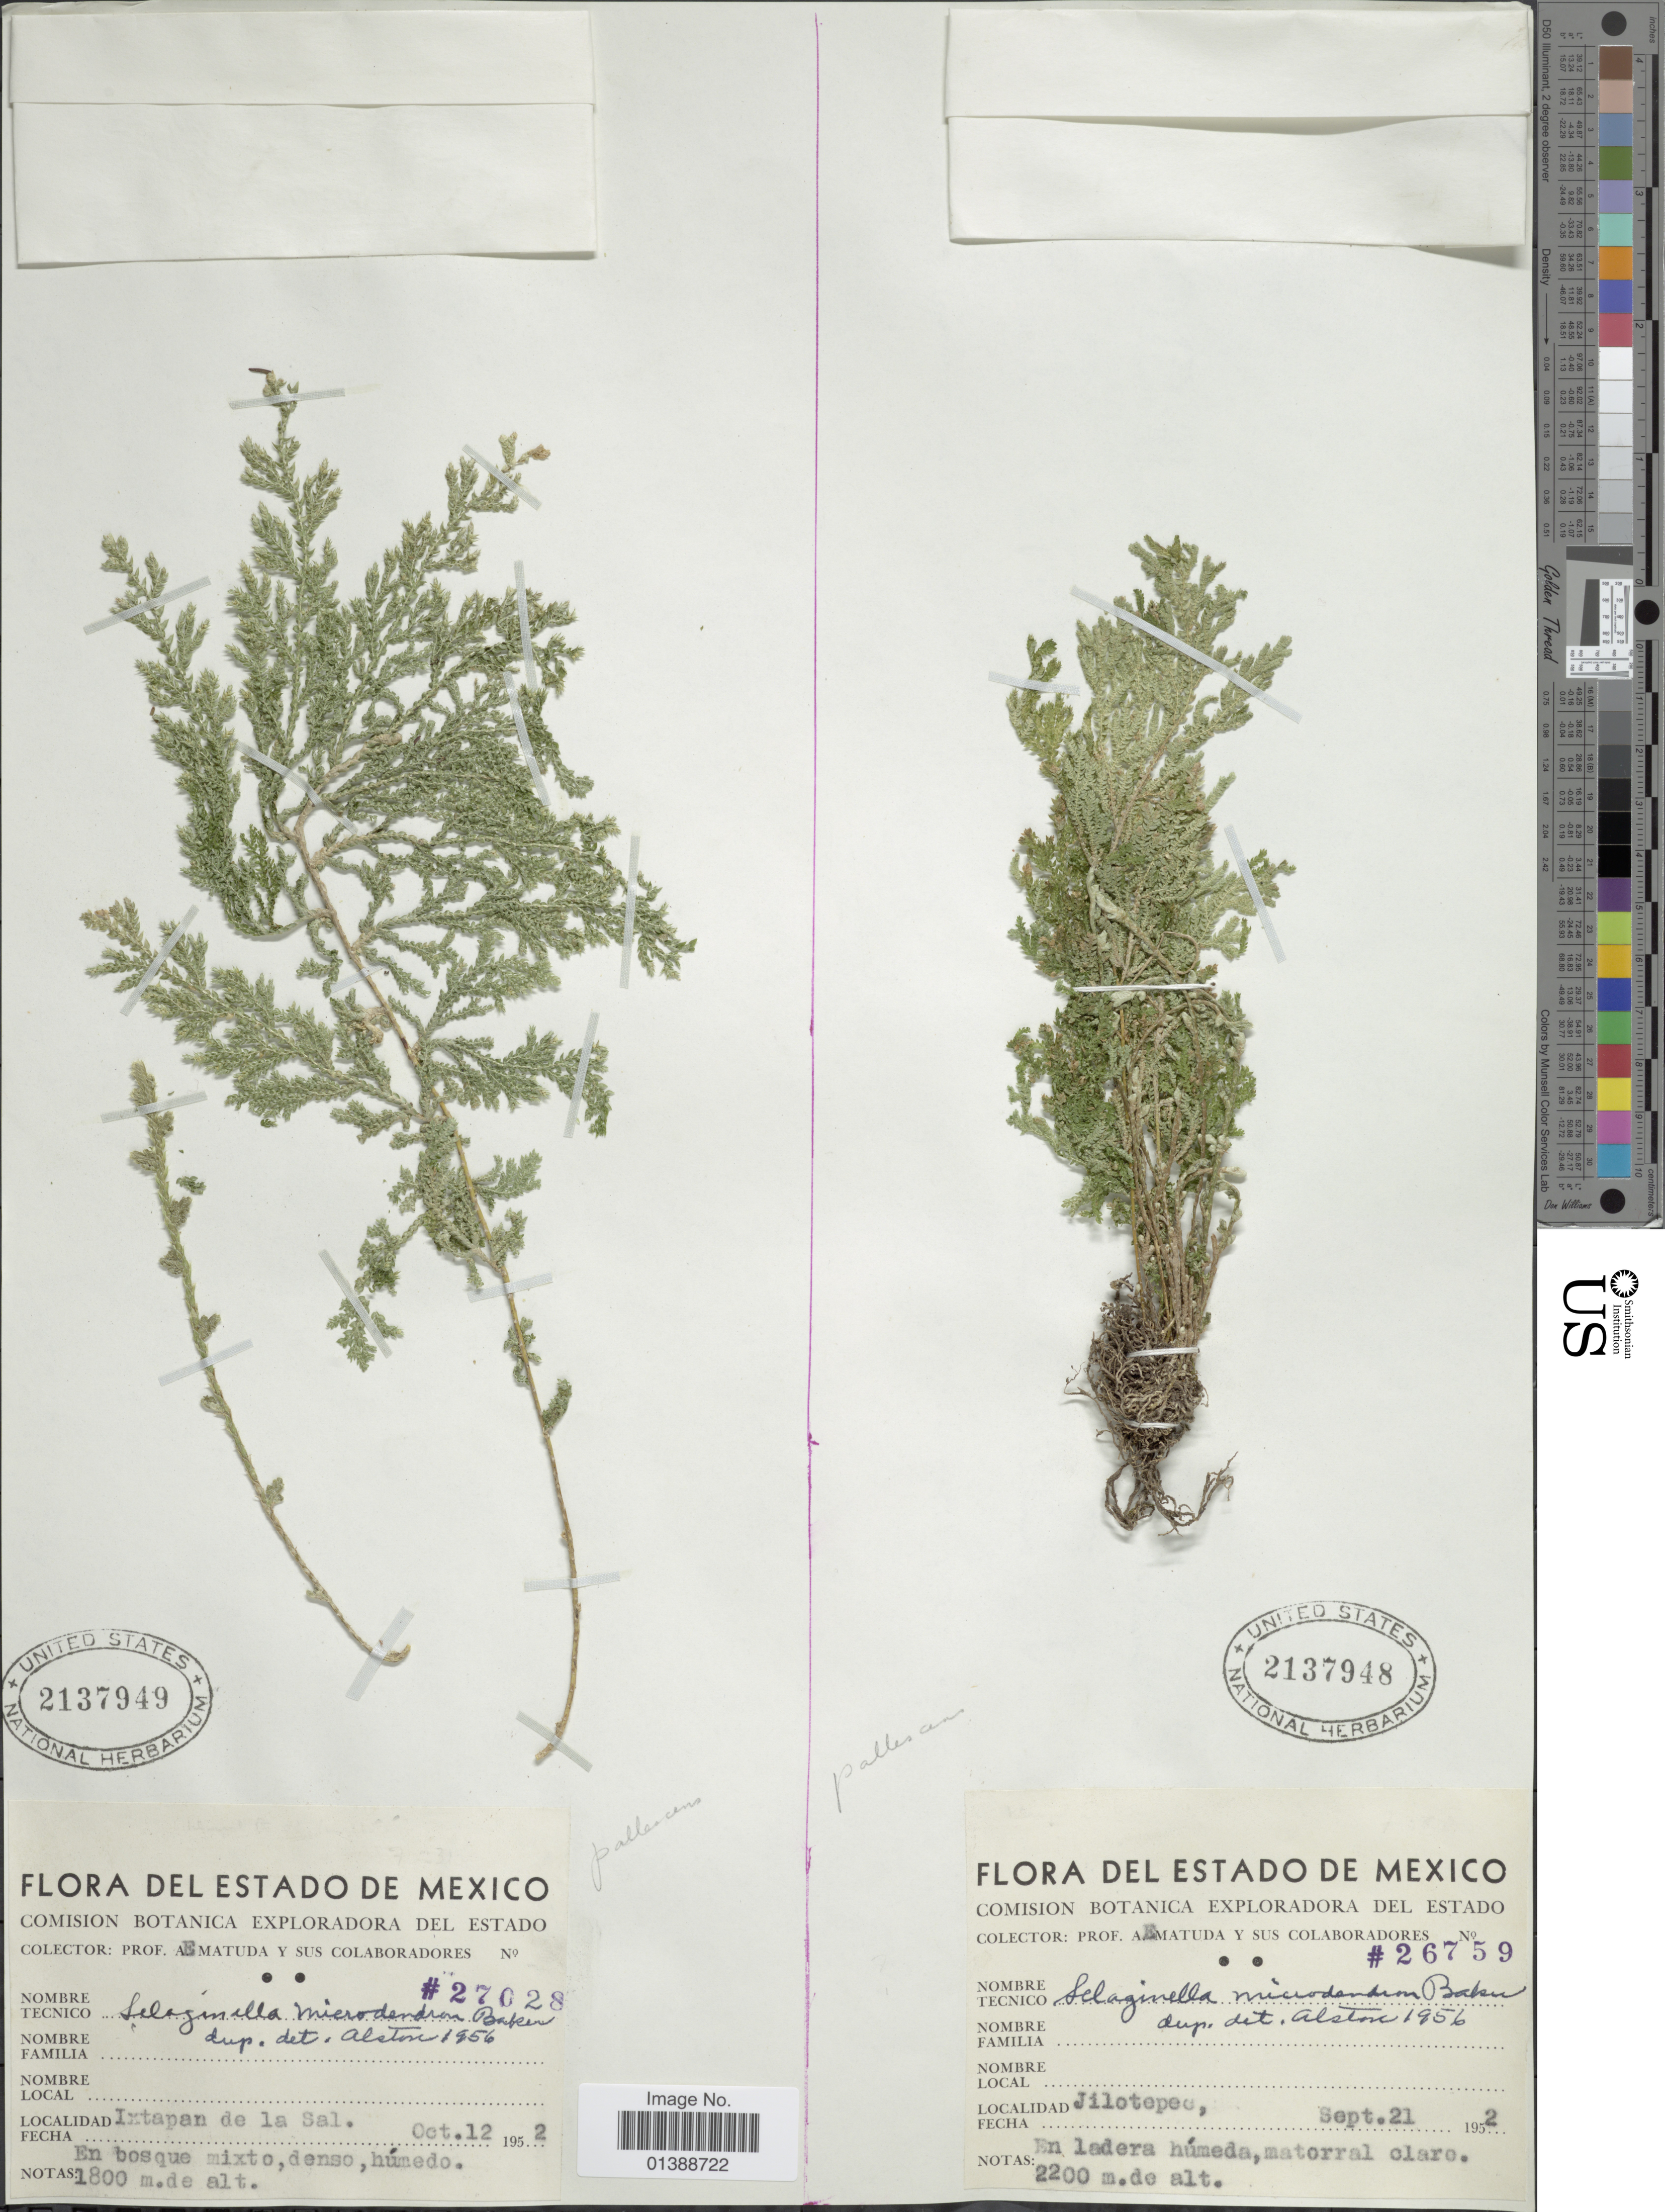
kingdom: Plantae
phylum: Tracheophyta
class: Lycopodiopsida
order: Selaginellales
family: Selaginellaceae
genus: Selaginella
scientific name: Selaginella pallescens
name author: (C. Presl) Spring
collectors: E. Matuda & et al.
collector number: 27028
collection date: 1952-10-12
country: Mexico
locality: Ixtapan de la Sal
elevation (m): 1800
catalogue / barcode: US 2137949